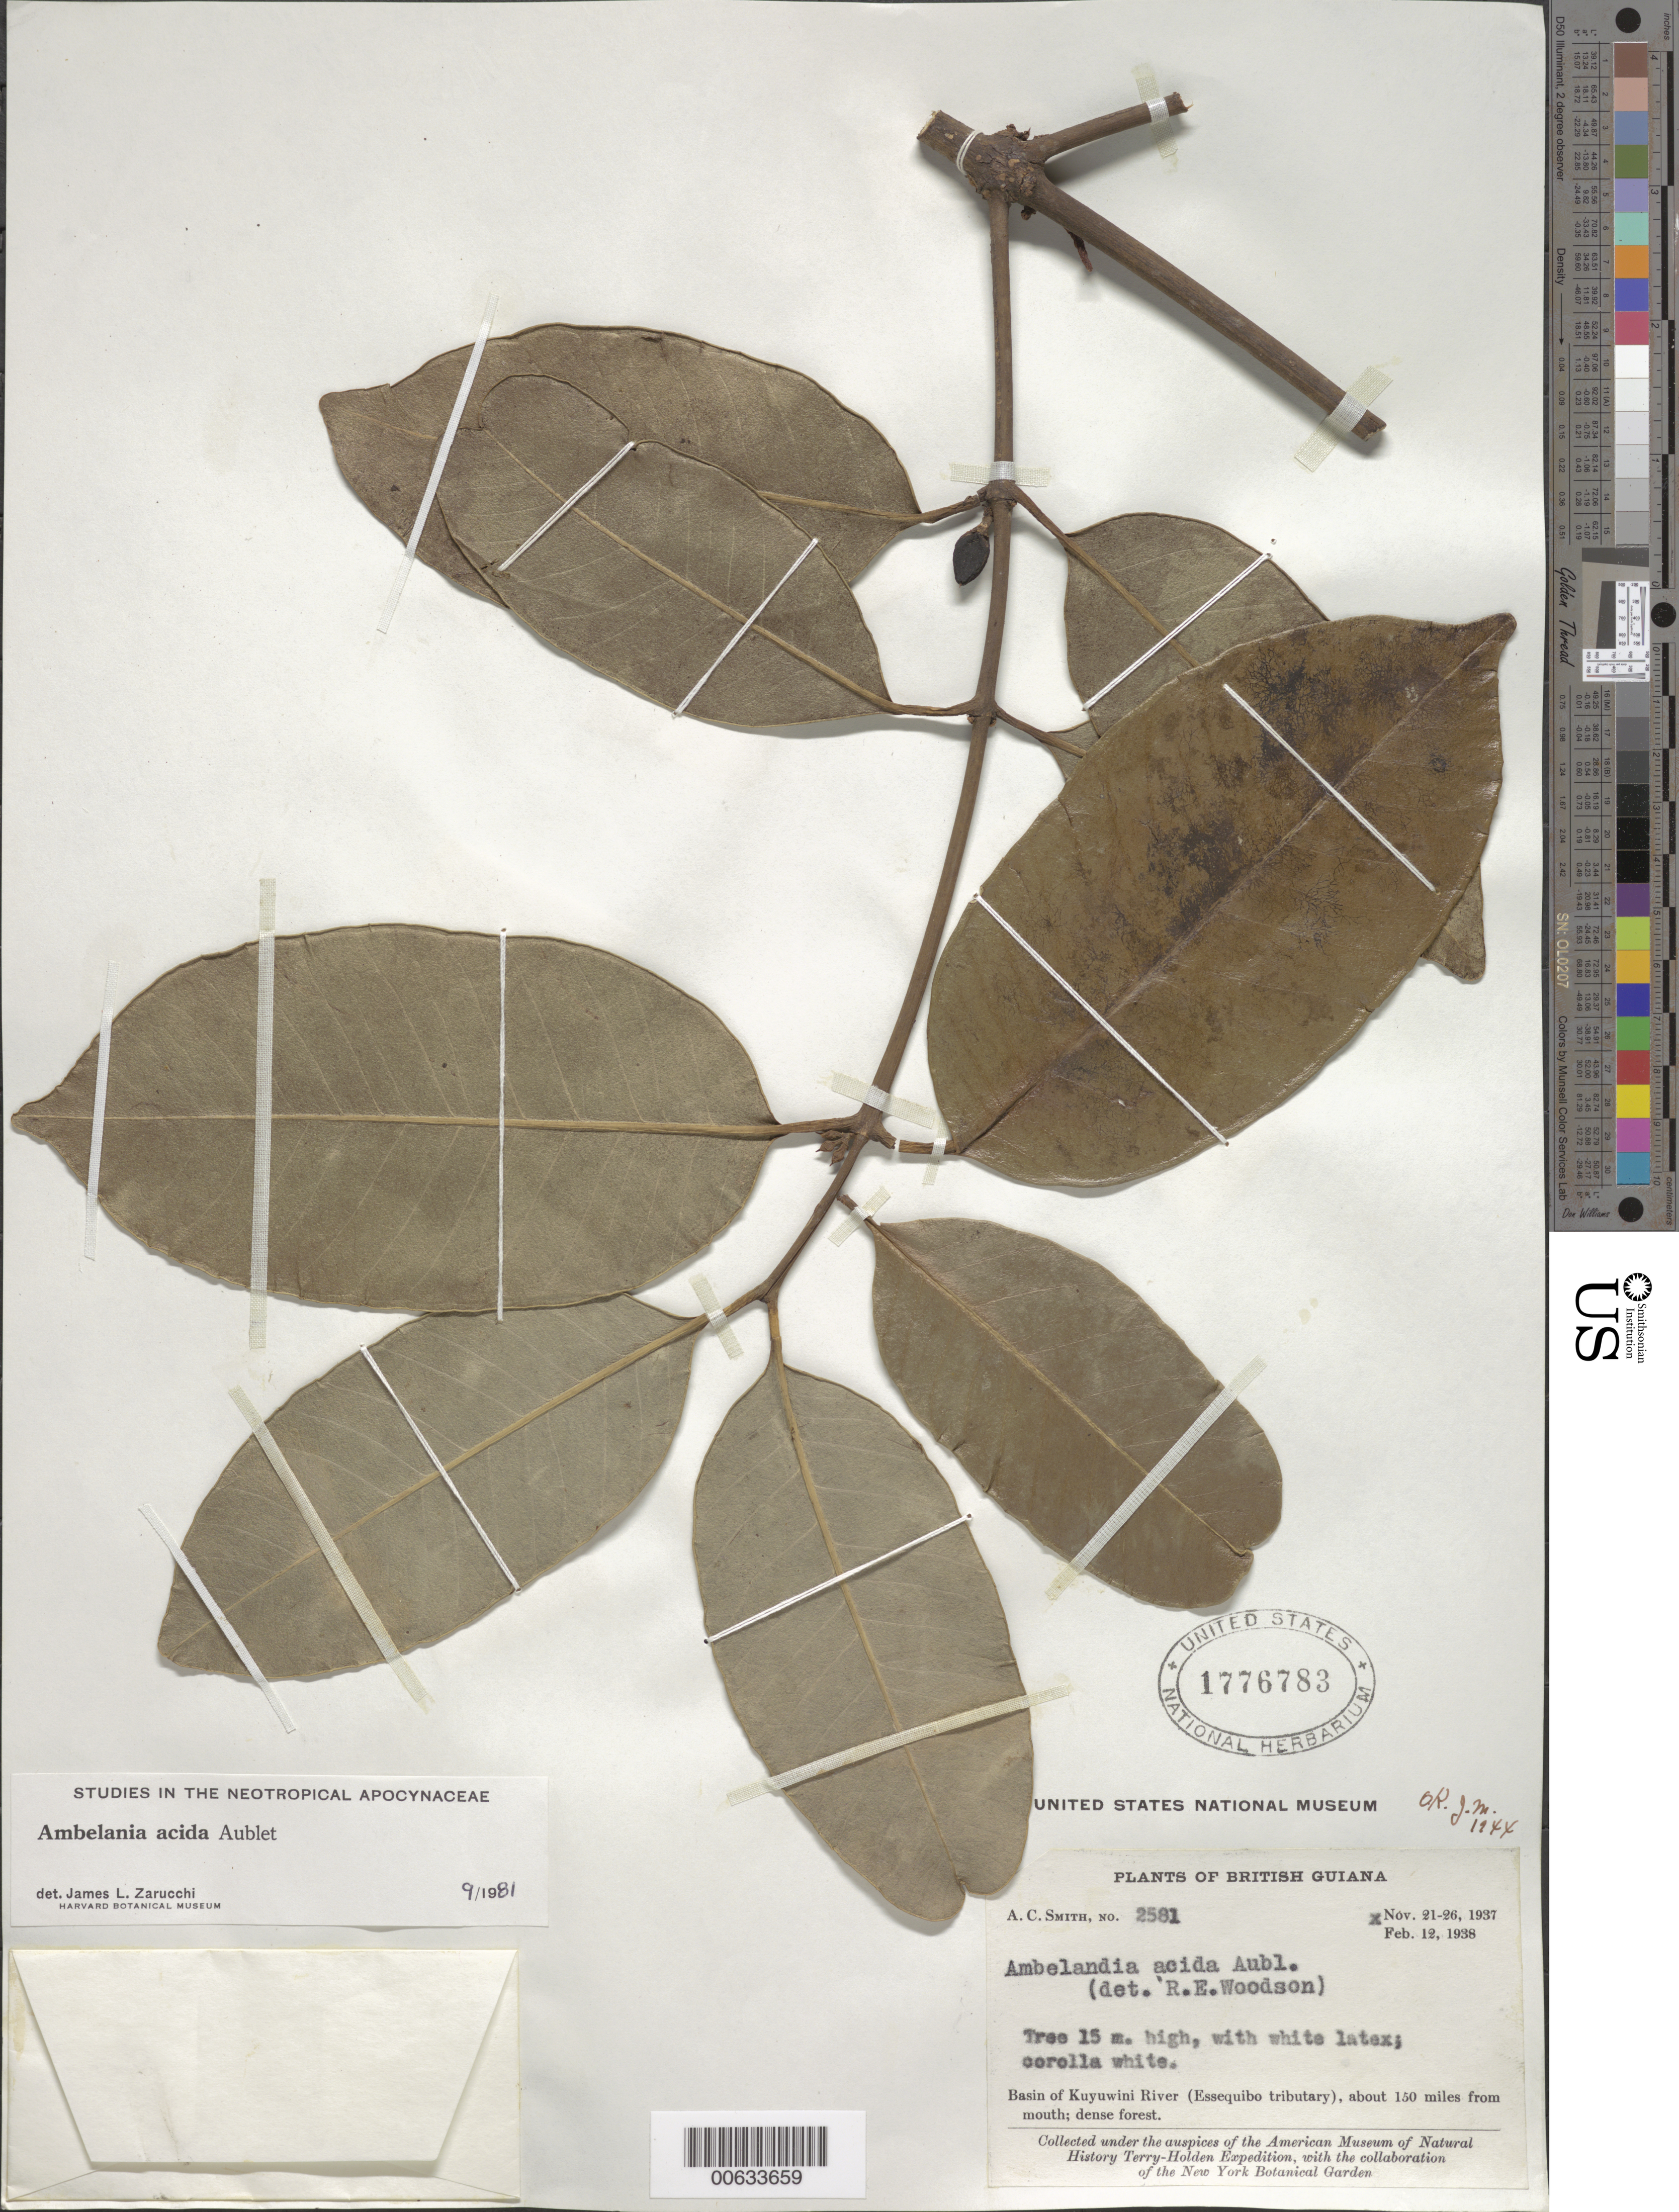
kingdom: Plantae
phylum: Tracheophyta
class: Magnoliopsida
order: Gentianales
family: Apocynaceae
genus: Ambelania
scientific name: Ambelania acida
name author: Aubl.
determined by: Zarucchi, J. L.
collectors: A. C. Smith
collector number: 2581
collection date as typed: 21-Nov-37 to 26-Nov-37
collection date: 1937-11-21/1937-11-26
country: Guyana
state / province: U. Takutu-U. Essequibo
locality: Kuyuwini River Basin (Essequibo River tributary), about 150 mi. from mouth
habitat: Dense forest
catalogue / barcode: US 1776783